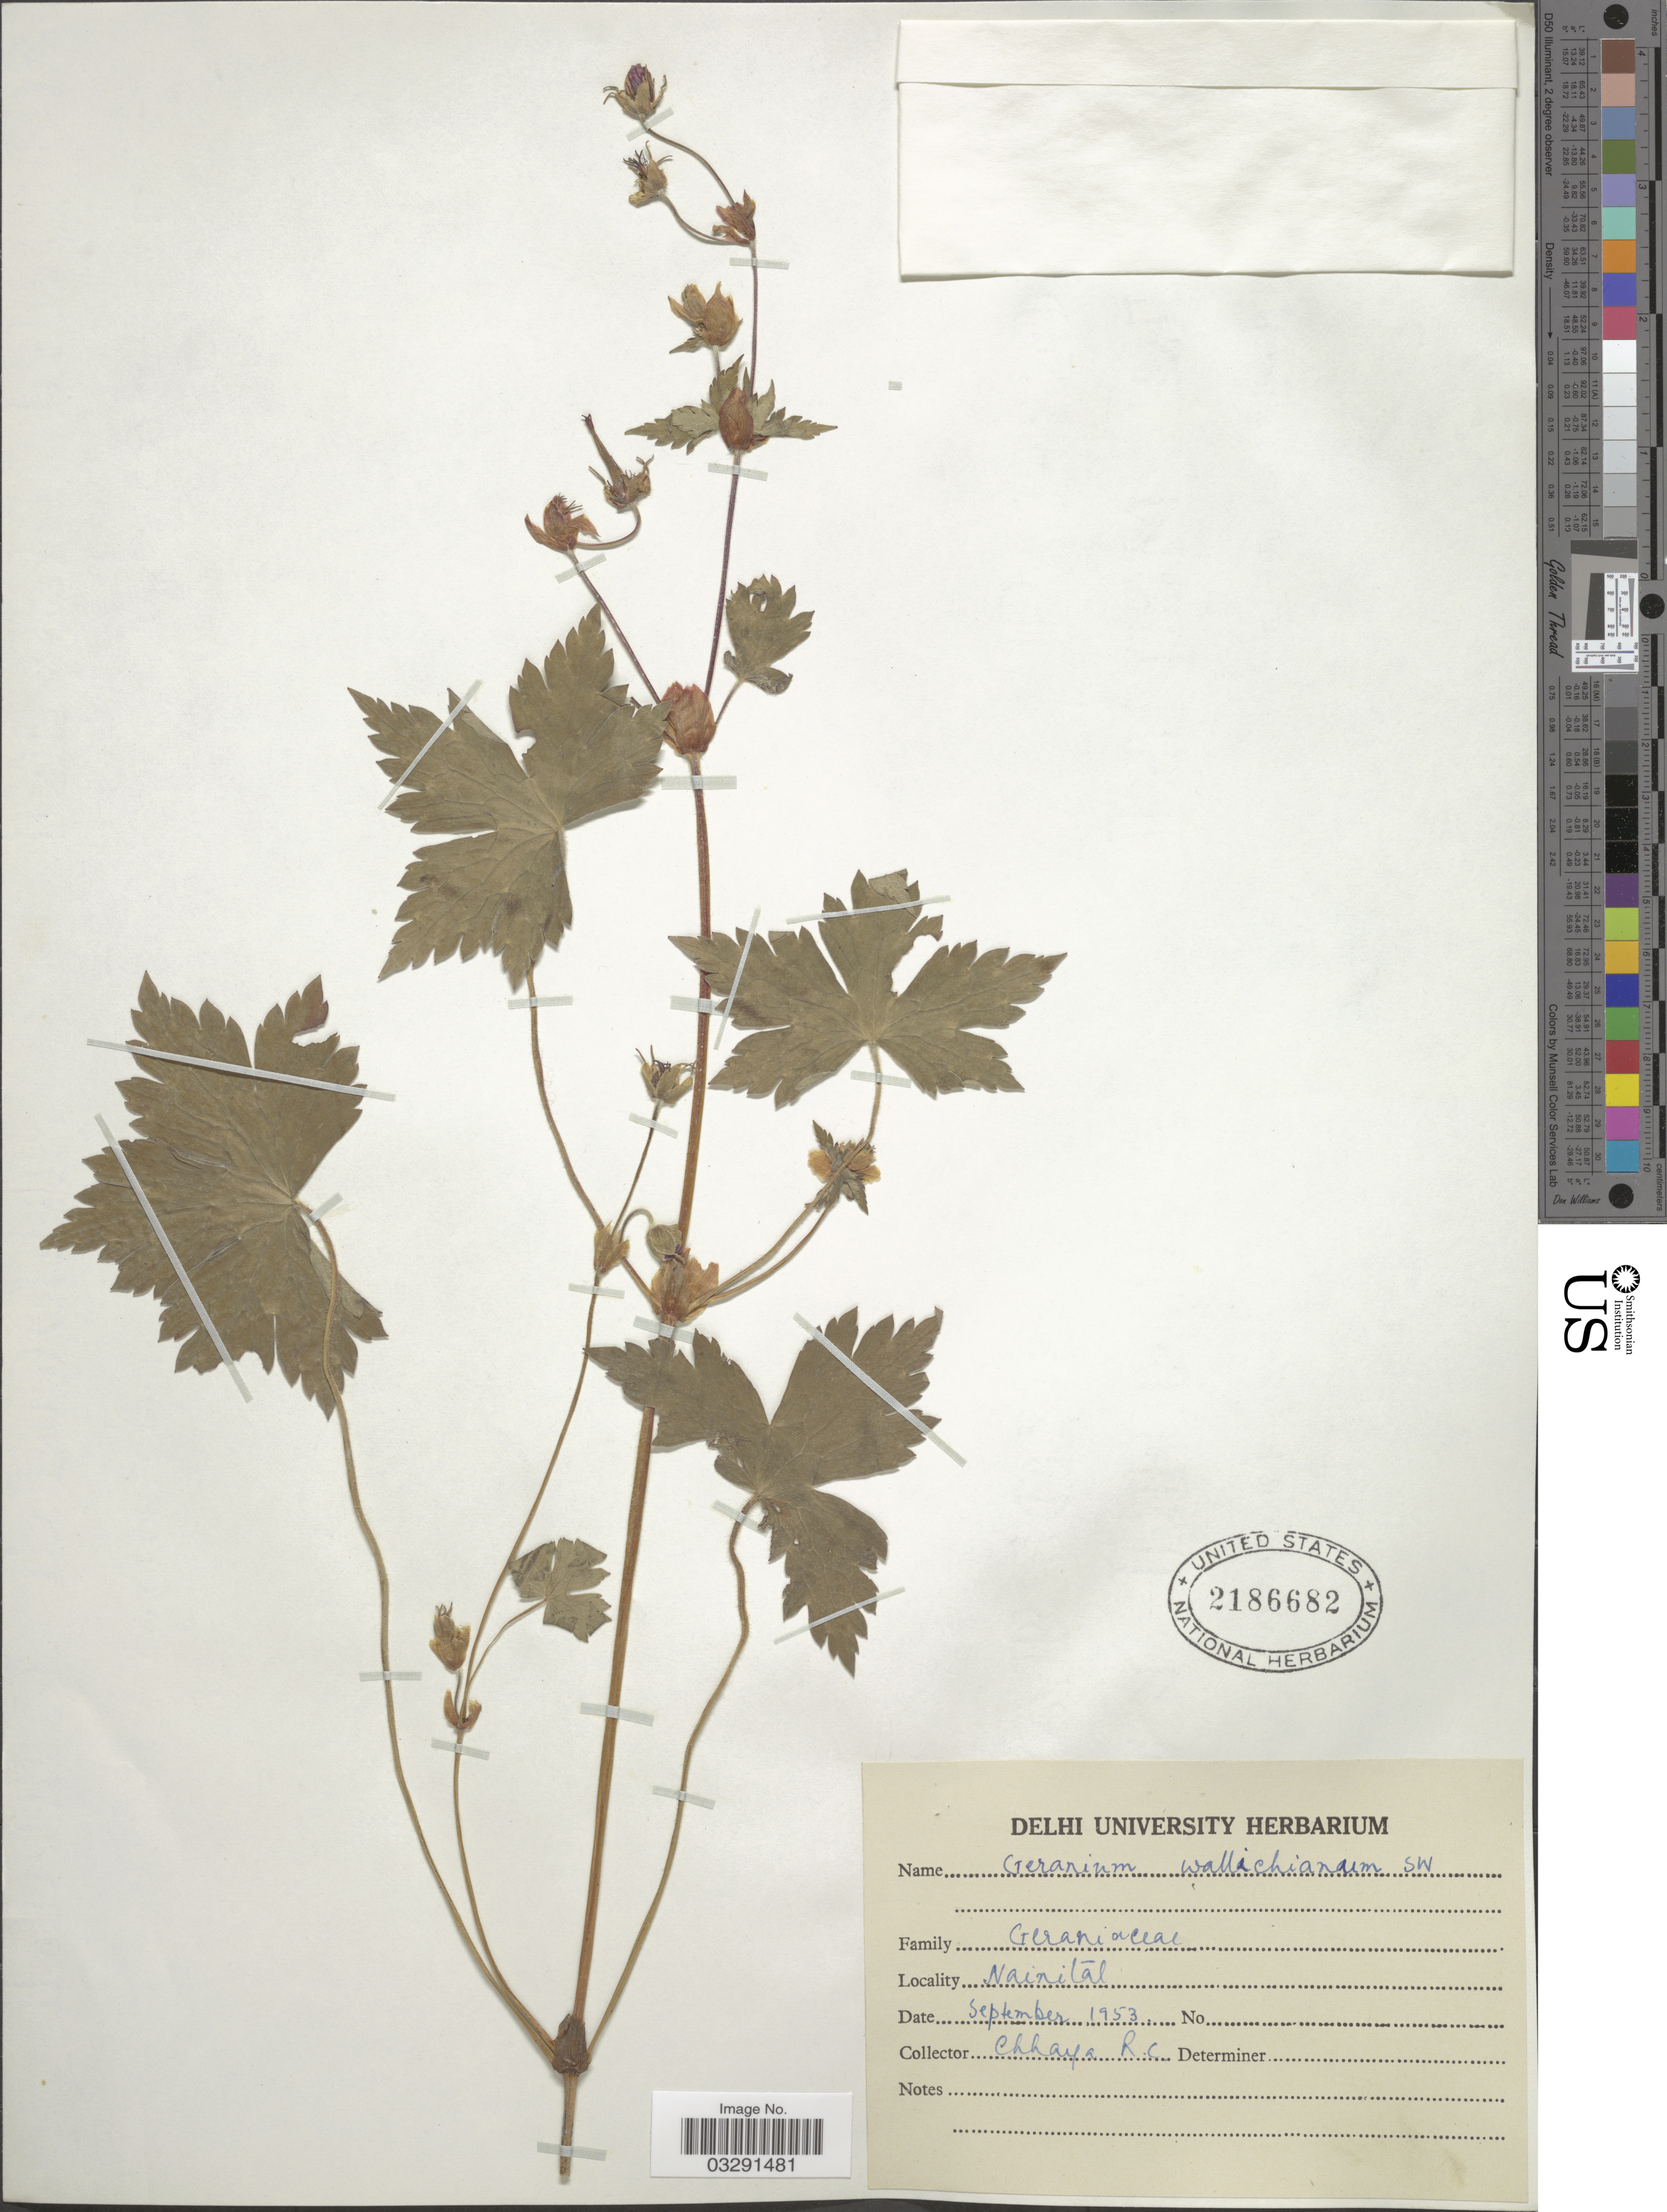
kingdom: Plantae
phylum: Tracheophyta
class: Magnoliopsida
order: Geraniales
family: Geraniaceae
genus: Geranium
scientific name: Geranium wallichianum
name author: D. Don ex Sweet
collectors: R. Chhaya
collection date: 1953-09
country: India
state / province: Delhi, Capital Territory of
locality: Nainital.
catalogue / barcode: US 2186682